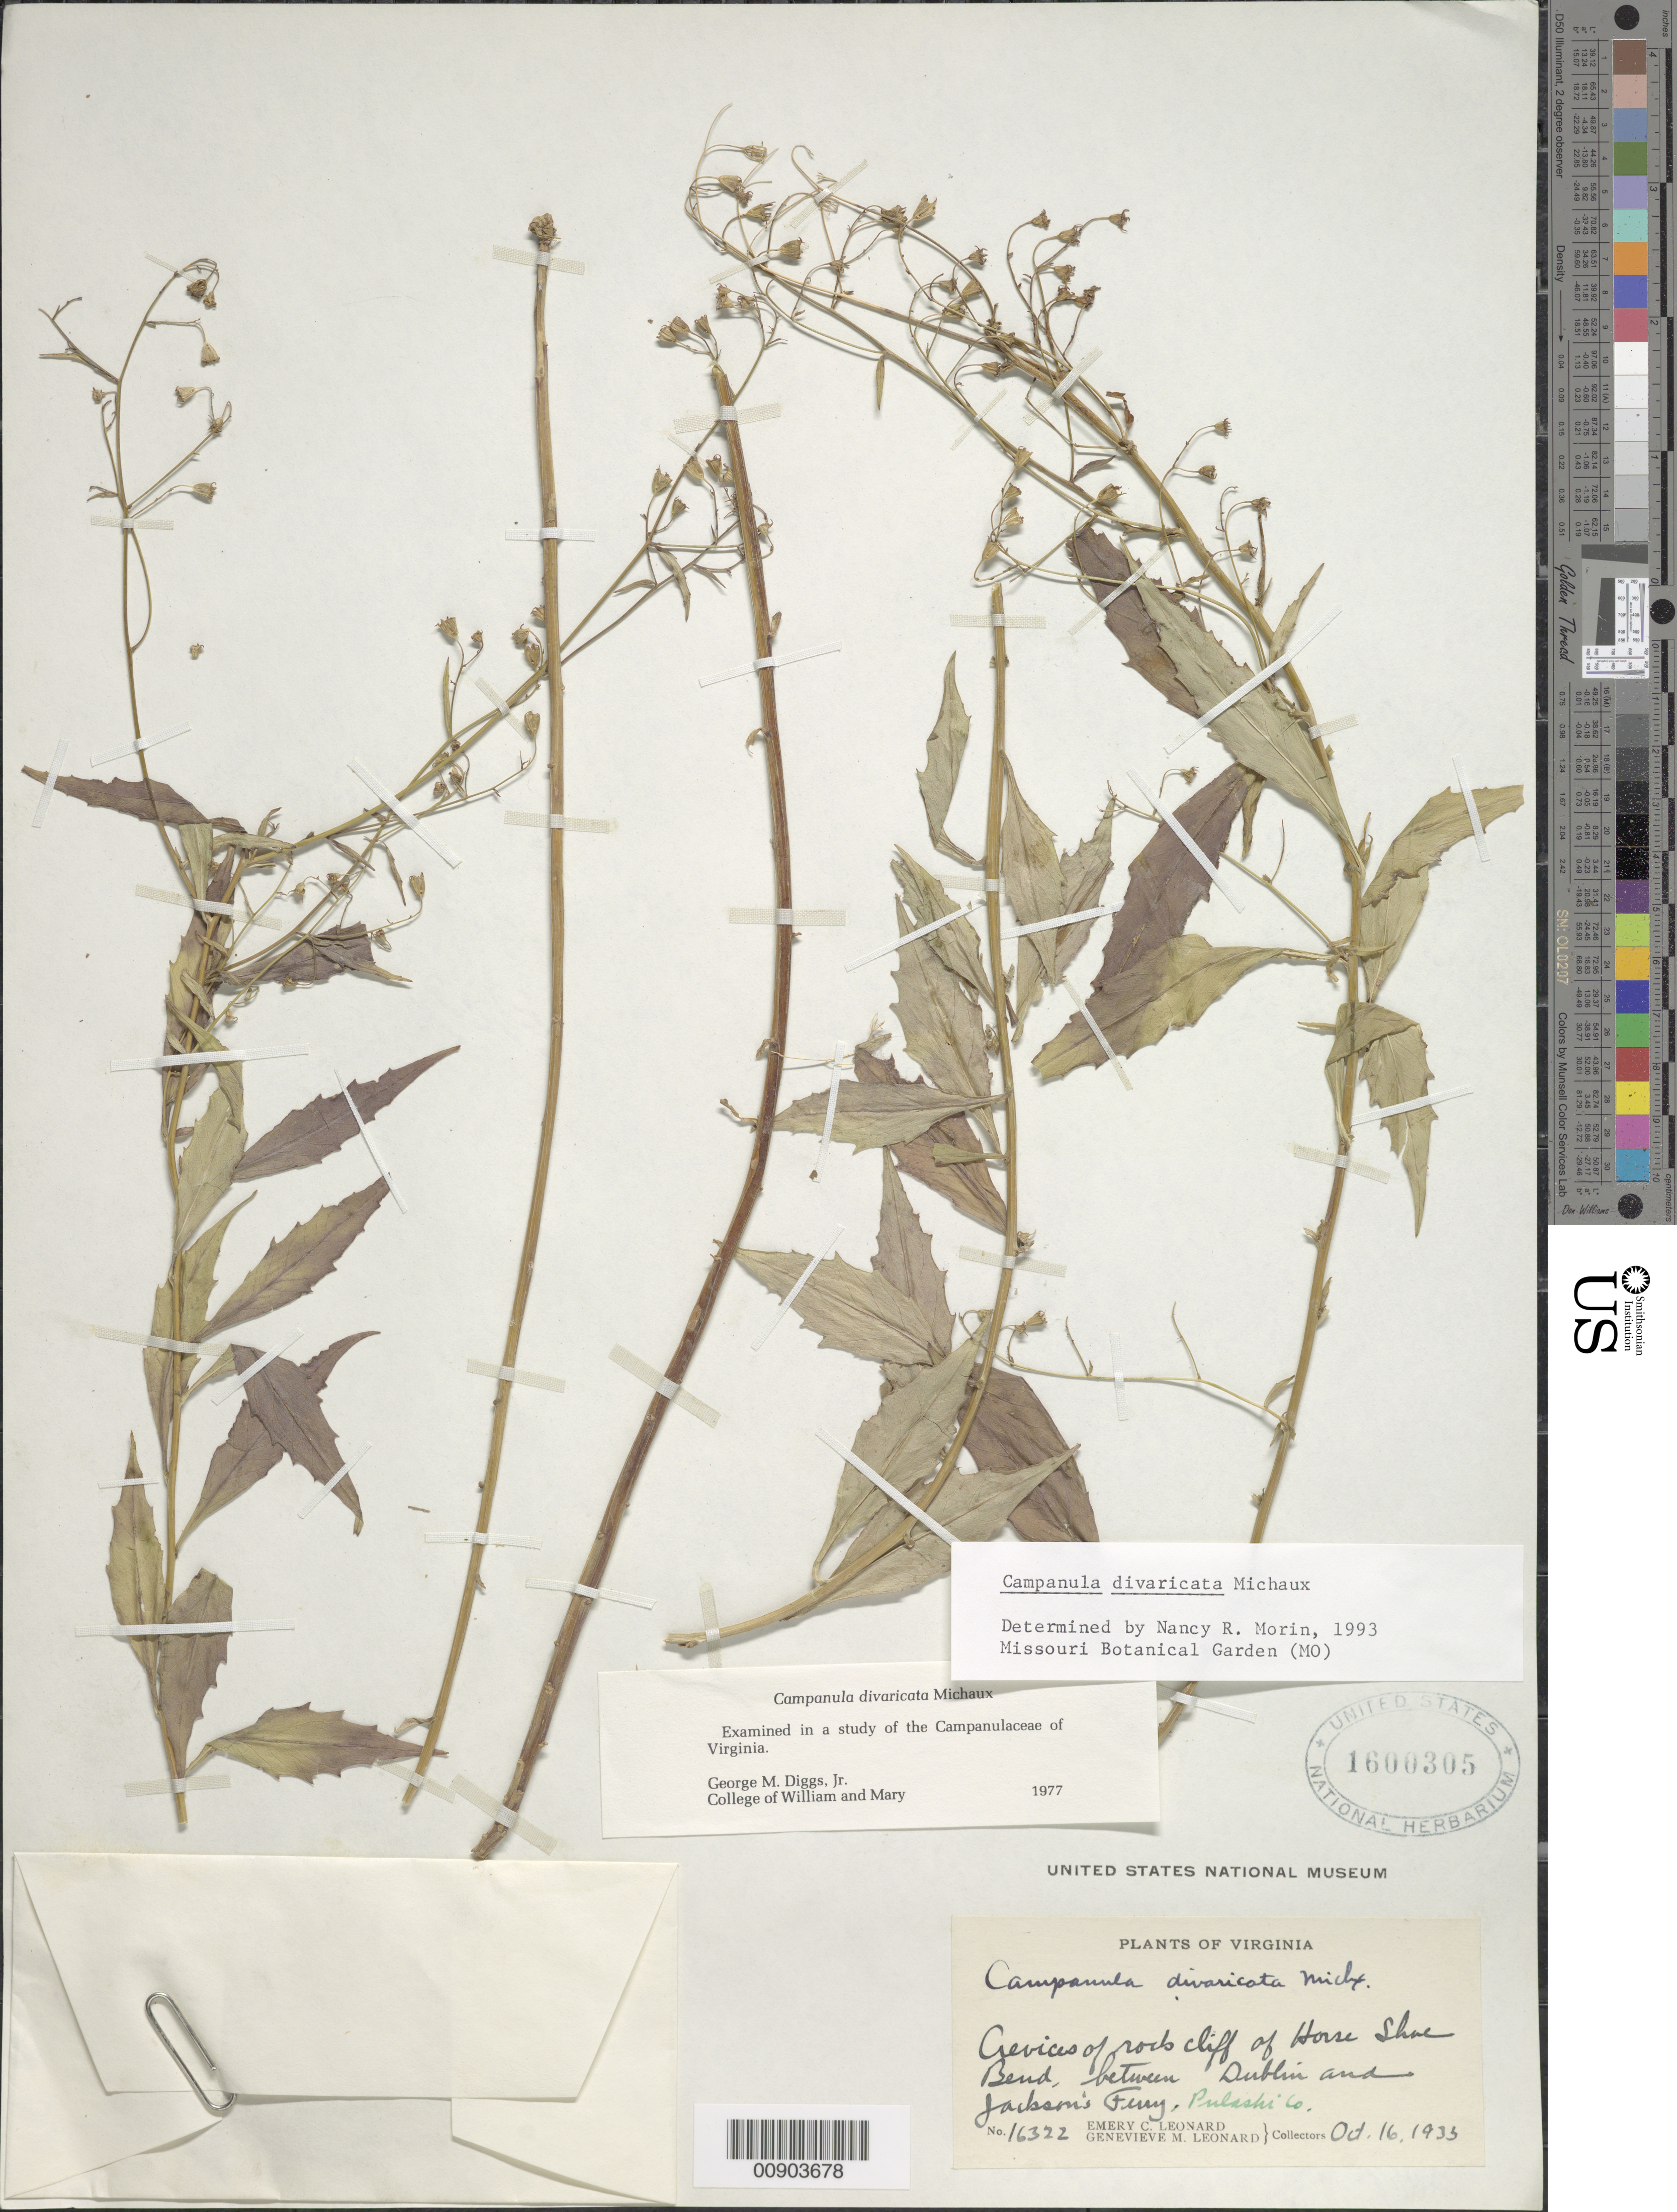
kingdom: Plantae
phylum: Tracheophyta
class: Magnoliopsida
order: Asterales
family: Campanulaceae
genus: Campanula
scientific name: Campanula divaricata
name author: Michx.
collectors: E. C. Leonard & G. M. Leonard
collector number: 16322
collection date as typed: Oct. 16, 1935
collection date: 1935-10-16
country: United States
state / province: Virginia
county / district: Pulaski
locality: Horse Shoe Bend, between Dublin and Jackson's Ferry.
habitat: Crevices of rock cliffs.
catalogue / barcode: US 1600305